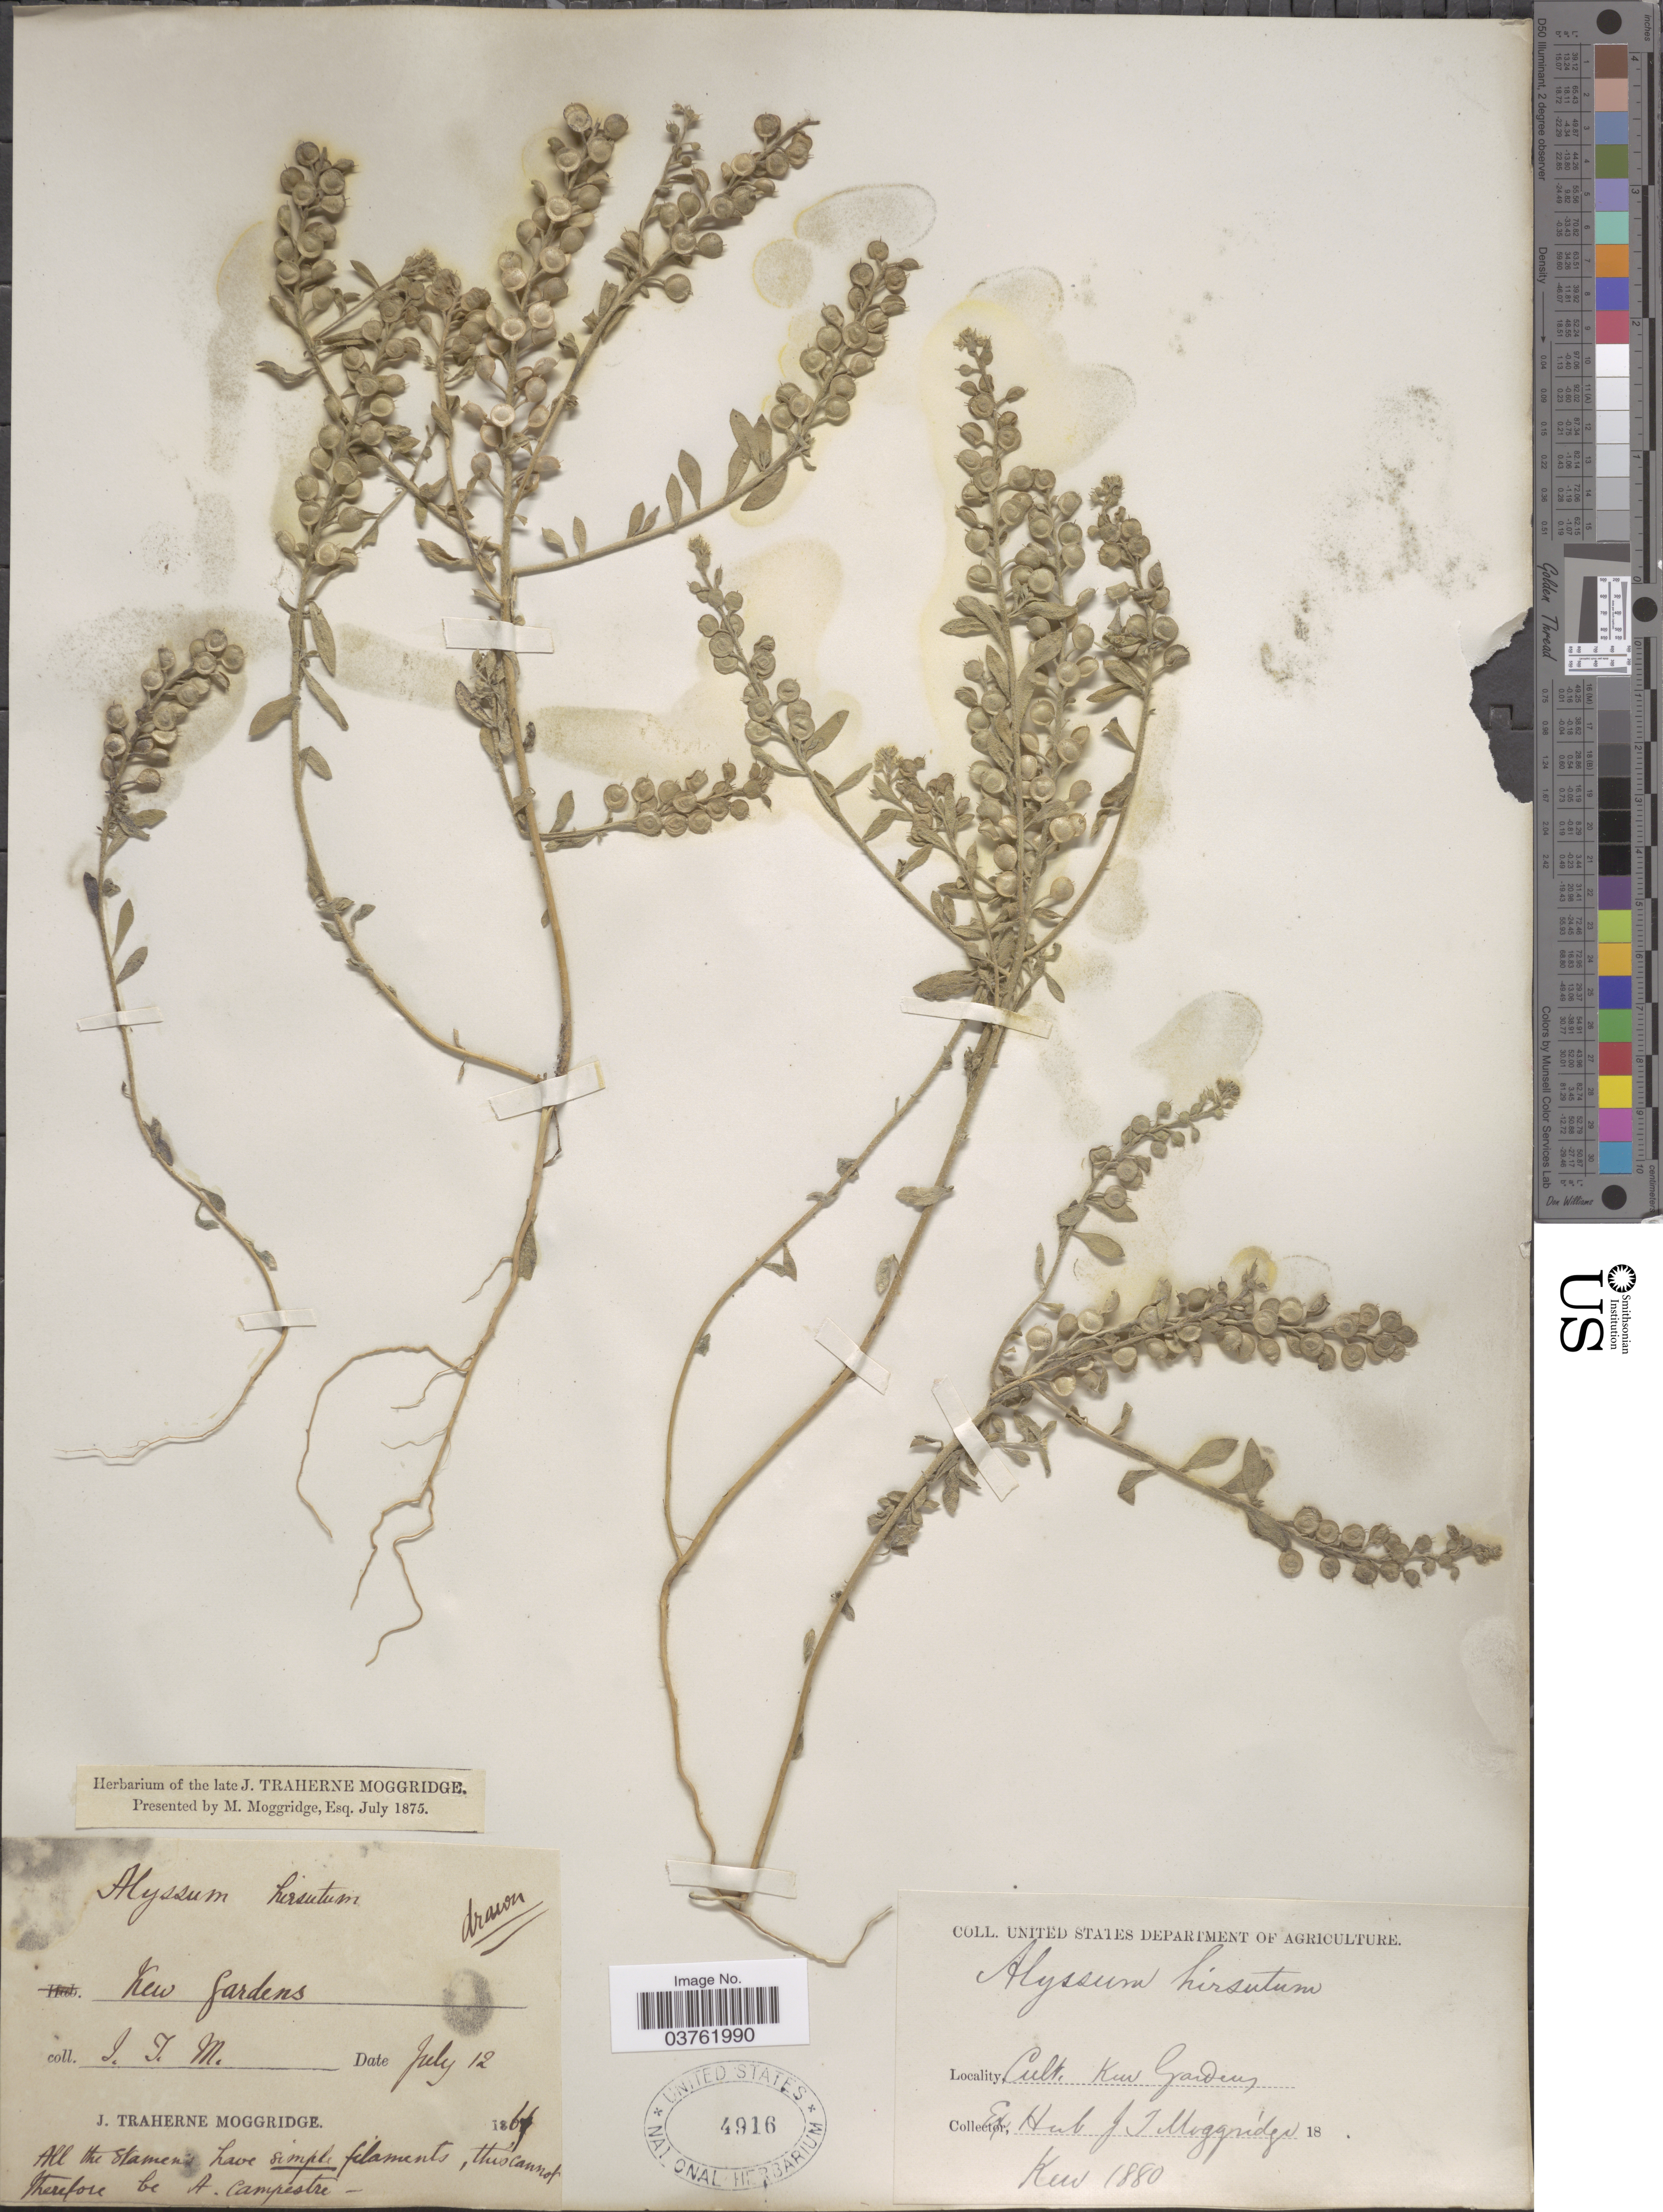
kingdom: Plantae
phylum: Tracheophyta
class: Magnoliopsida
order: Brassicales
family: Brassicaceae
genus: Alyssum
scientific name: Alyssum hirsutum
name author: M. Bieb.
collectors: J. T. Moggridge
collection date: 1865-07-12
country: United Kingdom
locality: Kew Gardens.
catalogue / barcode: US 4916